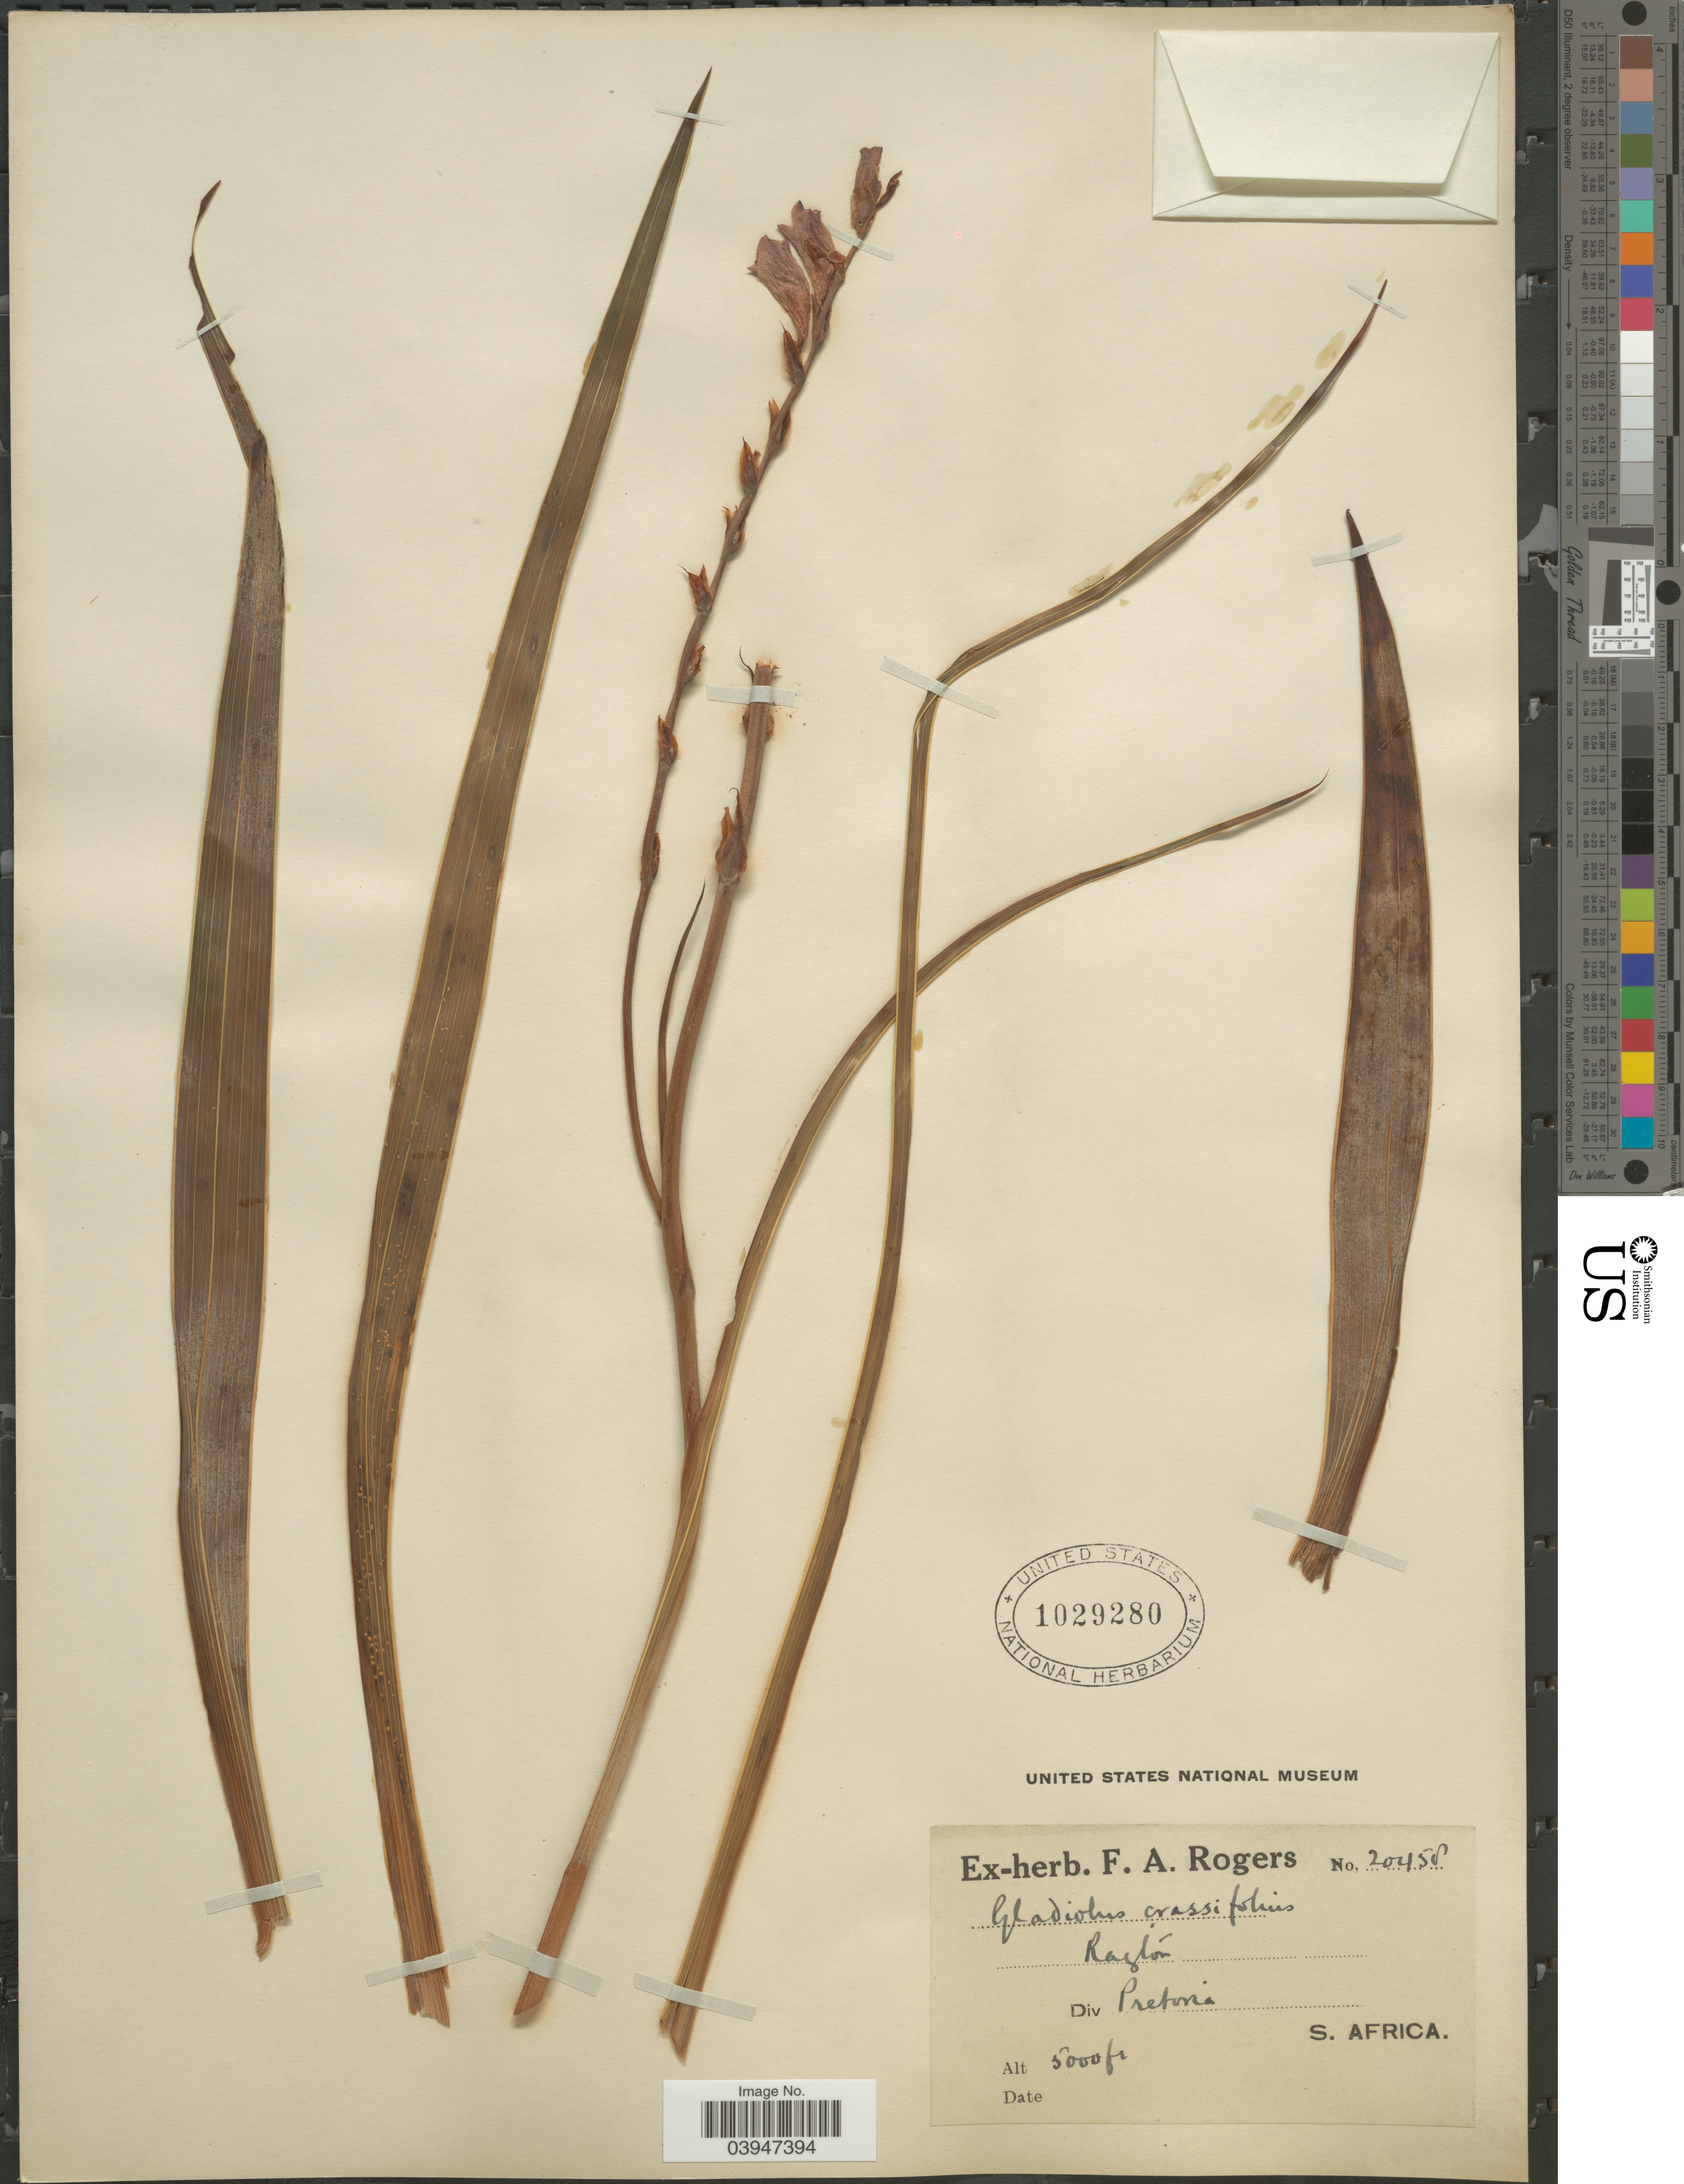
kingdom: Plantae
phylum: Tracheophyta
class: Liliopsida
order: Asparagales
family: Iridaceae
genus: Gladiolus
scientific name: Gladiolus crassifolius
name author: Baker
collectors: ex herb. F. A. Rogers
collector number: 20458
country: South Africa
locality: Div Pretoria. S. Africa.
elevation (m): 1524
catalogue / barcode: US 1029280